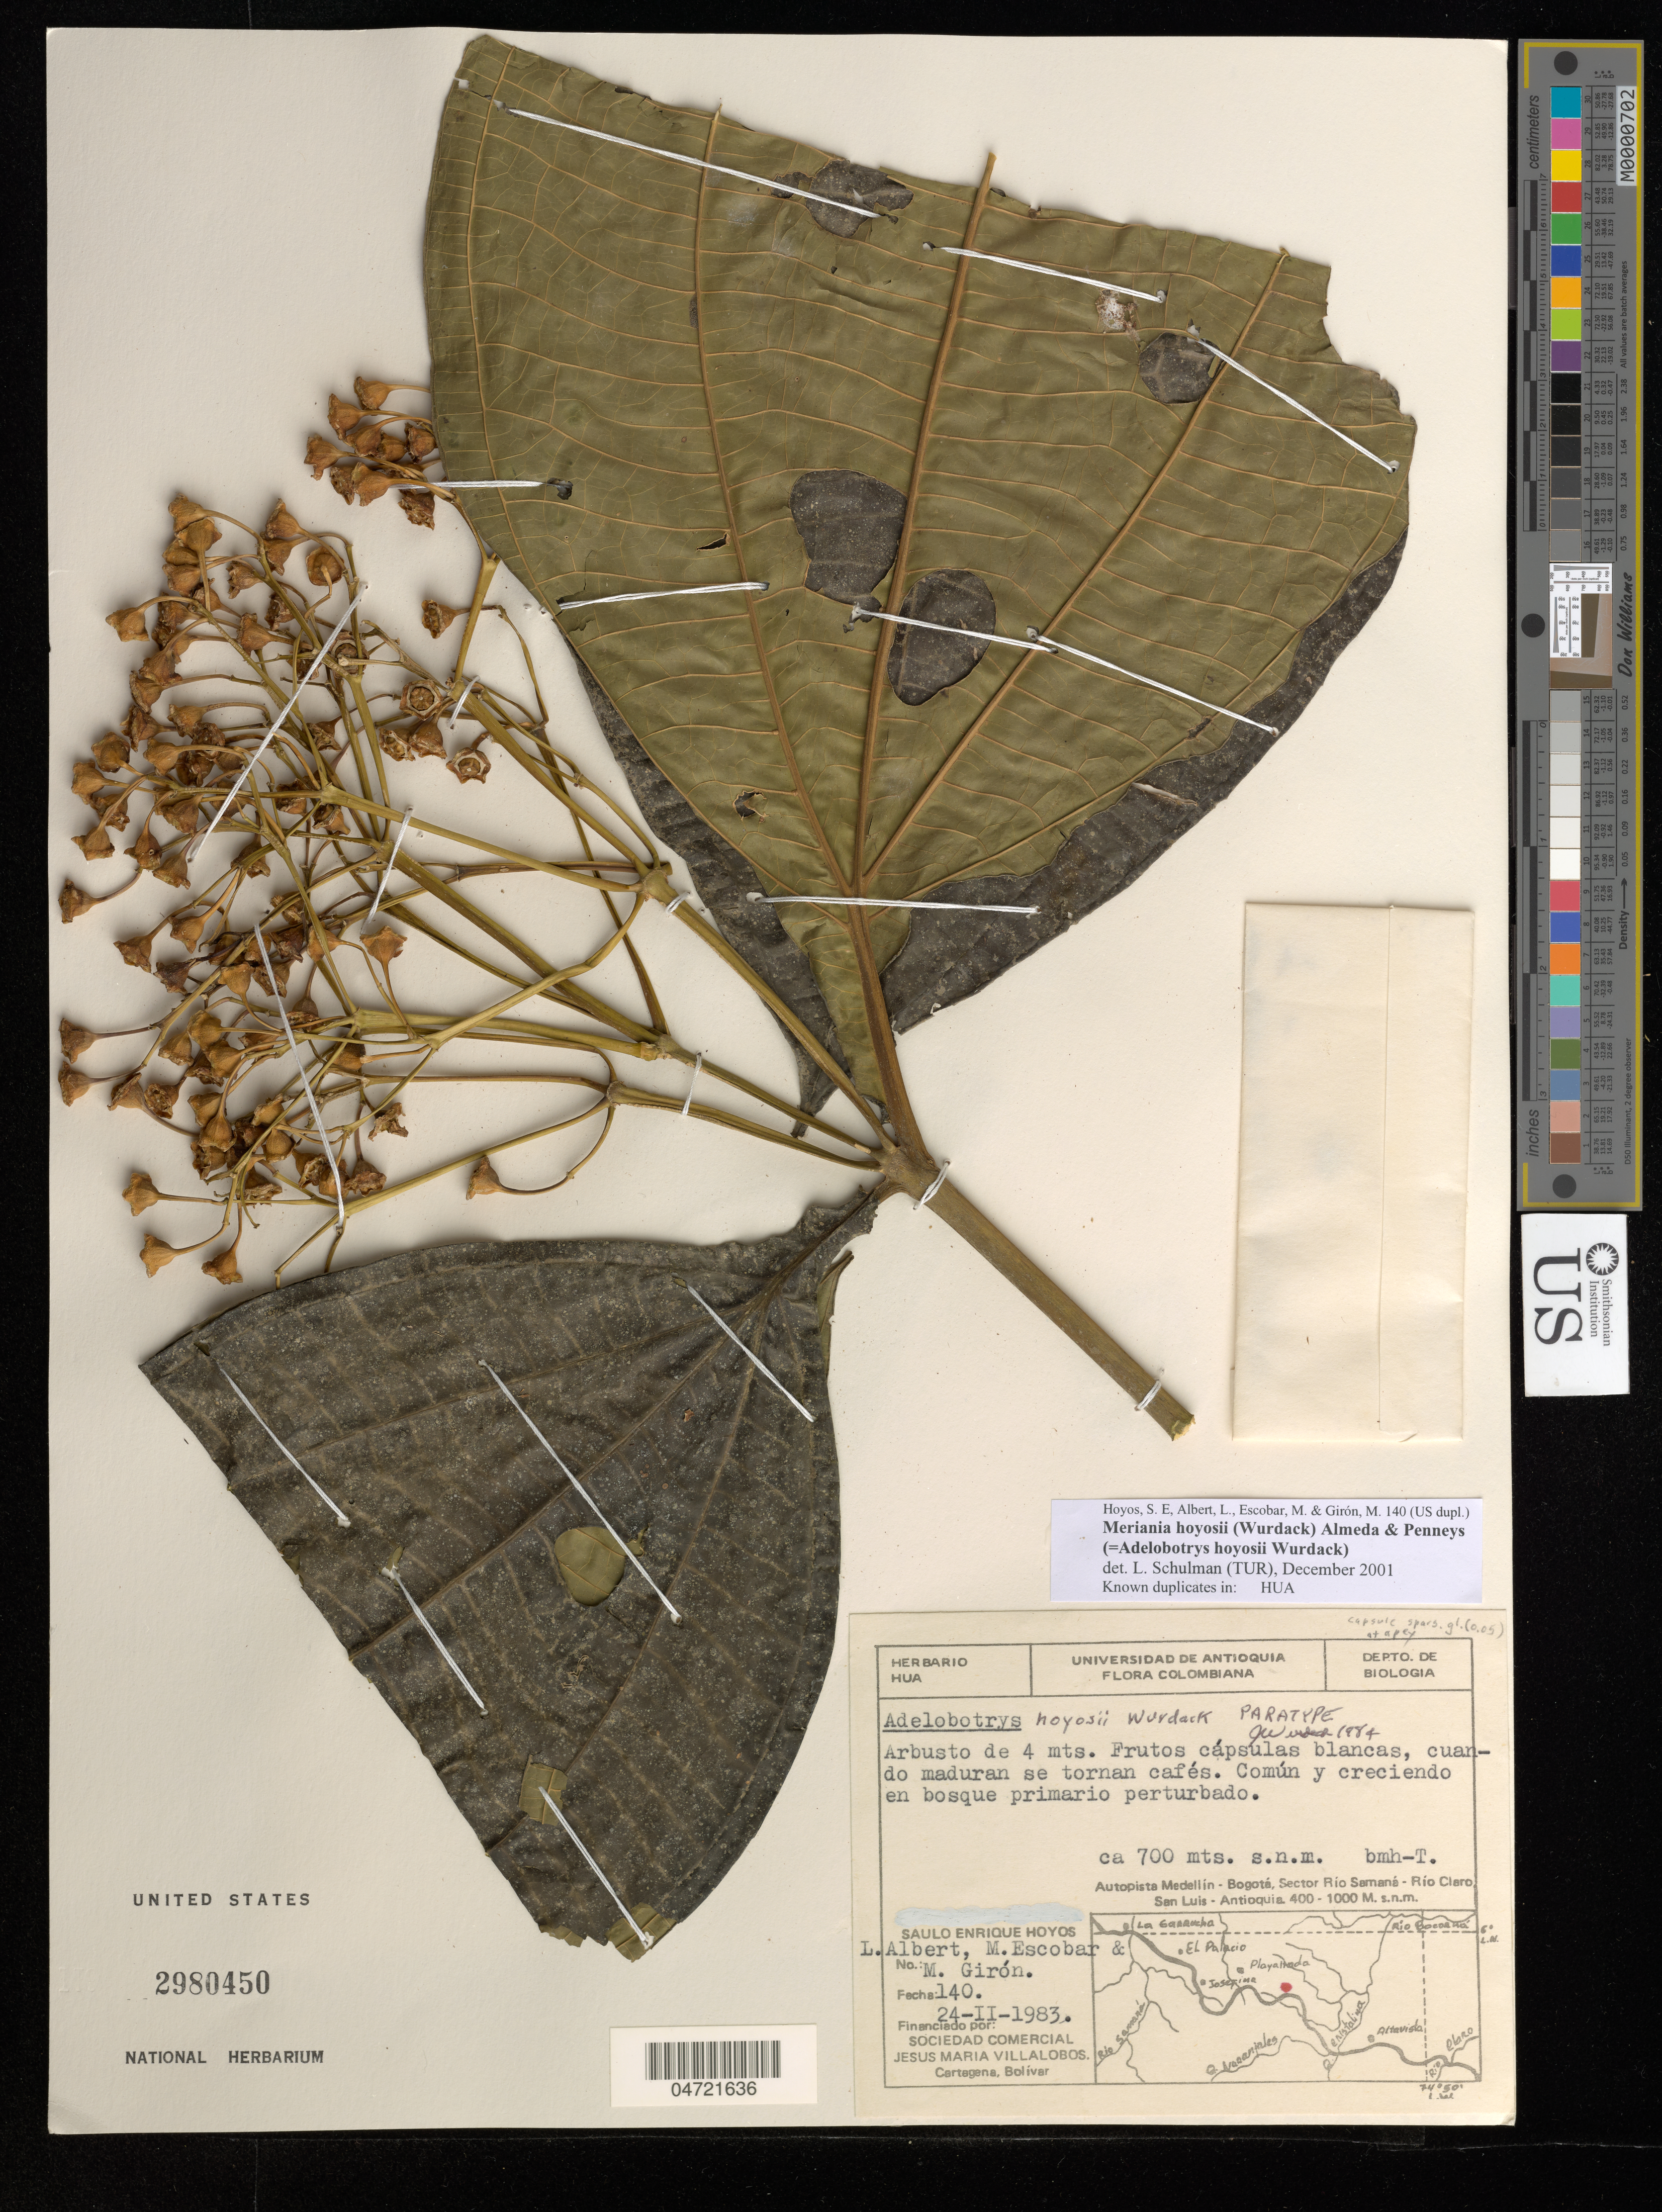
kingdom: Plantae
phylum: Tracheophyta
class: Magnoliopsida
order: Myrtales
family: Melastomataceae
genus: Meriania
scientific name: Meriania hoyosii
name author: (Wurdack) Almeda & Penneys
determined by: Schulman, Leif, (TUR), University of Turku (FINLAND)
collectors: S. E. Hoyos, L. Albert, M. Escobar & M. Girón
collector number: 140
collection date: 1983-02-24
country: Colombia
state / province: Antioquia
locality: Autopista Medellín - Bogotá, Sector Río Samané - Río Claro. San Luis.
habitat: Comun y creciendo en bosque promario perturbado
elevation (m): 700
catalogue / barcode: US 2980450